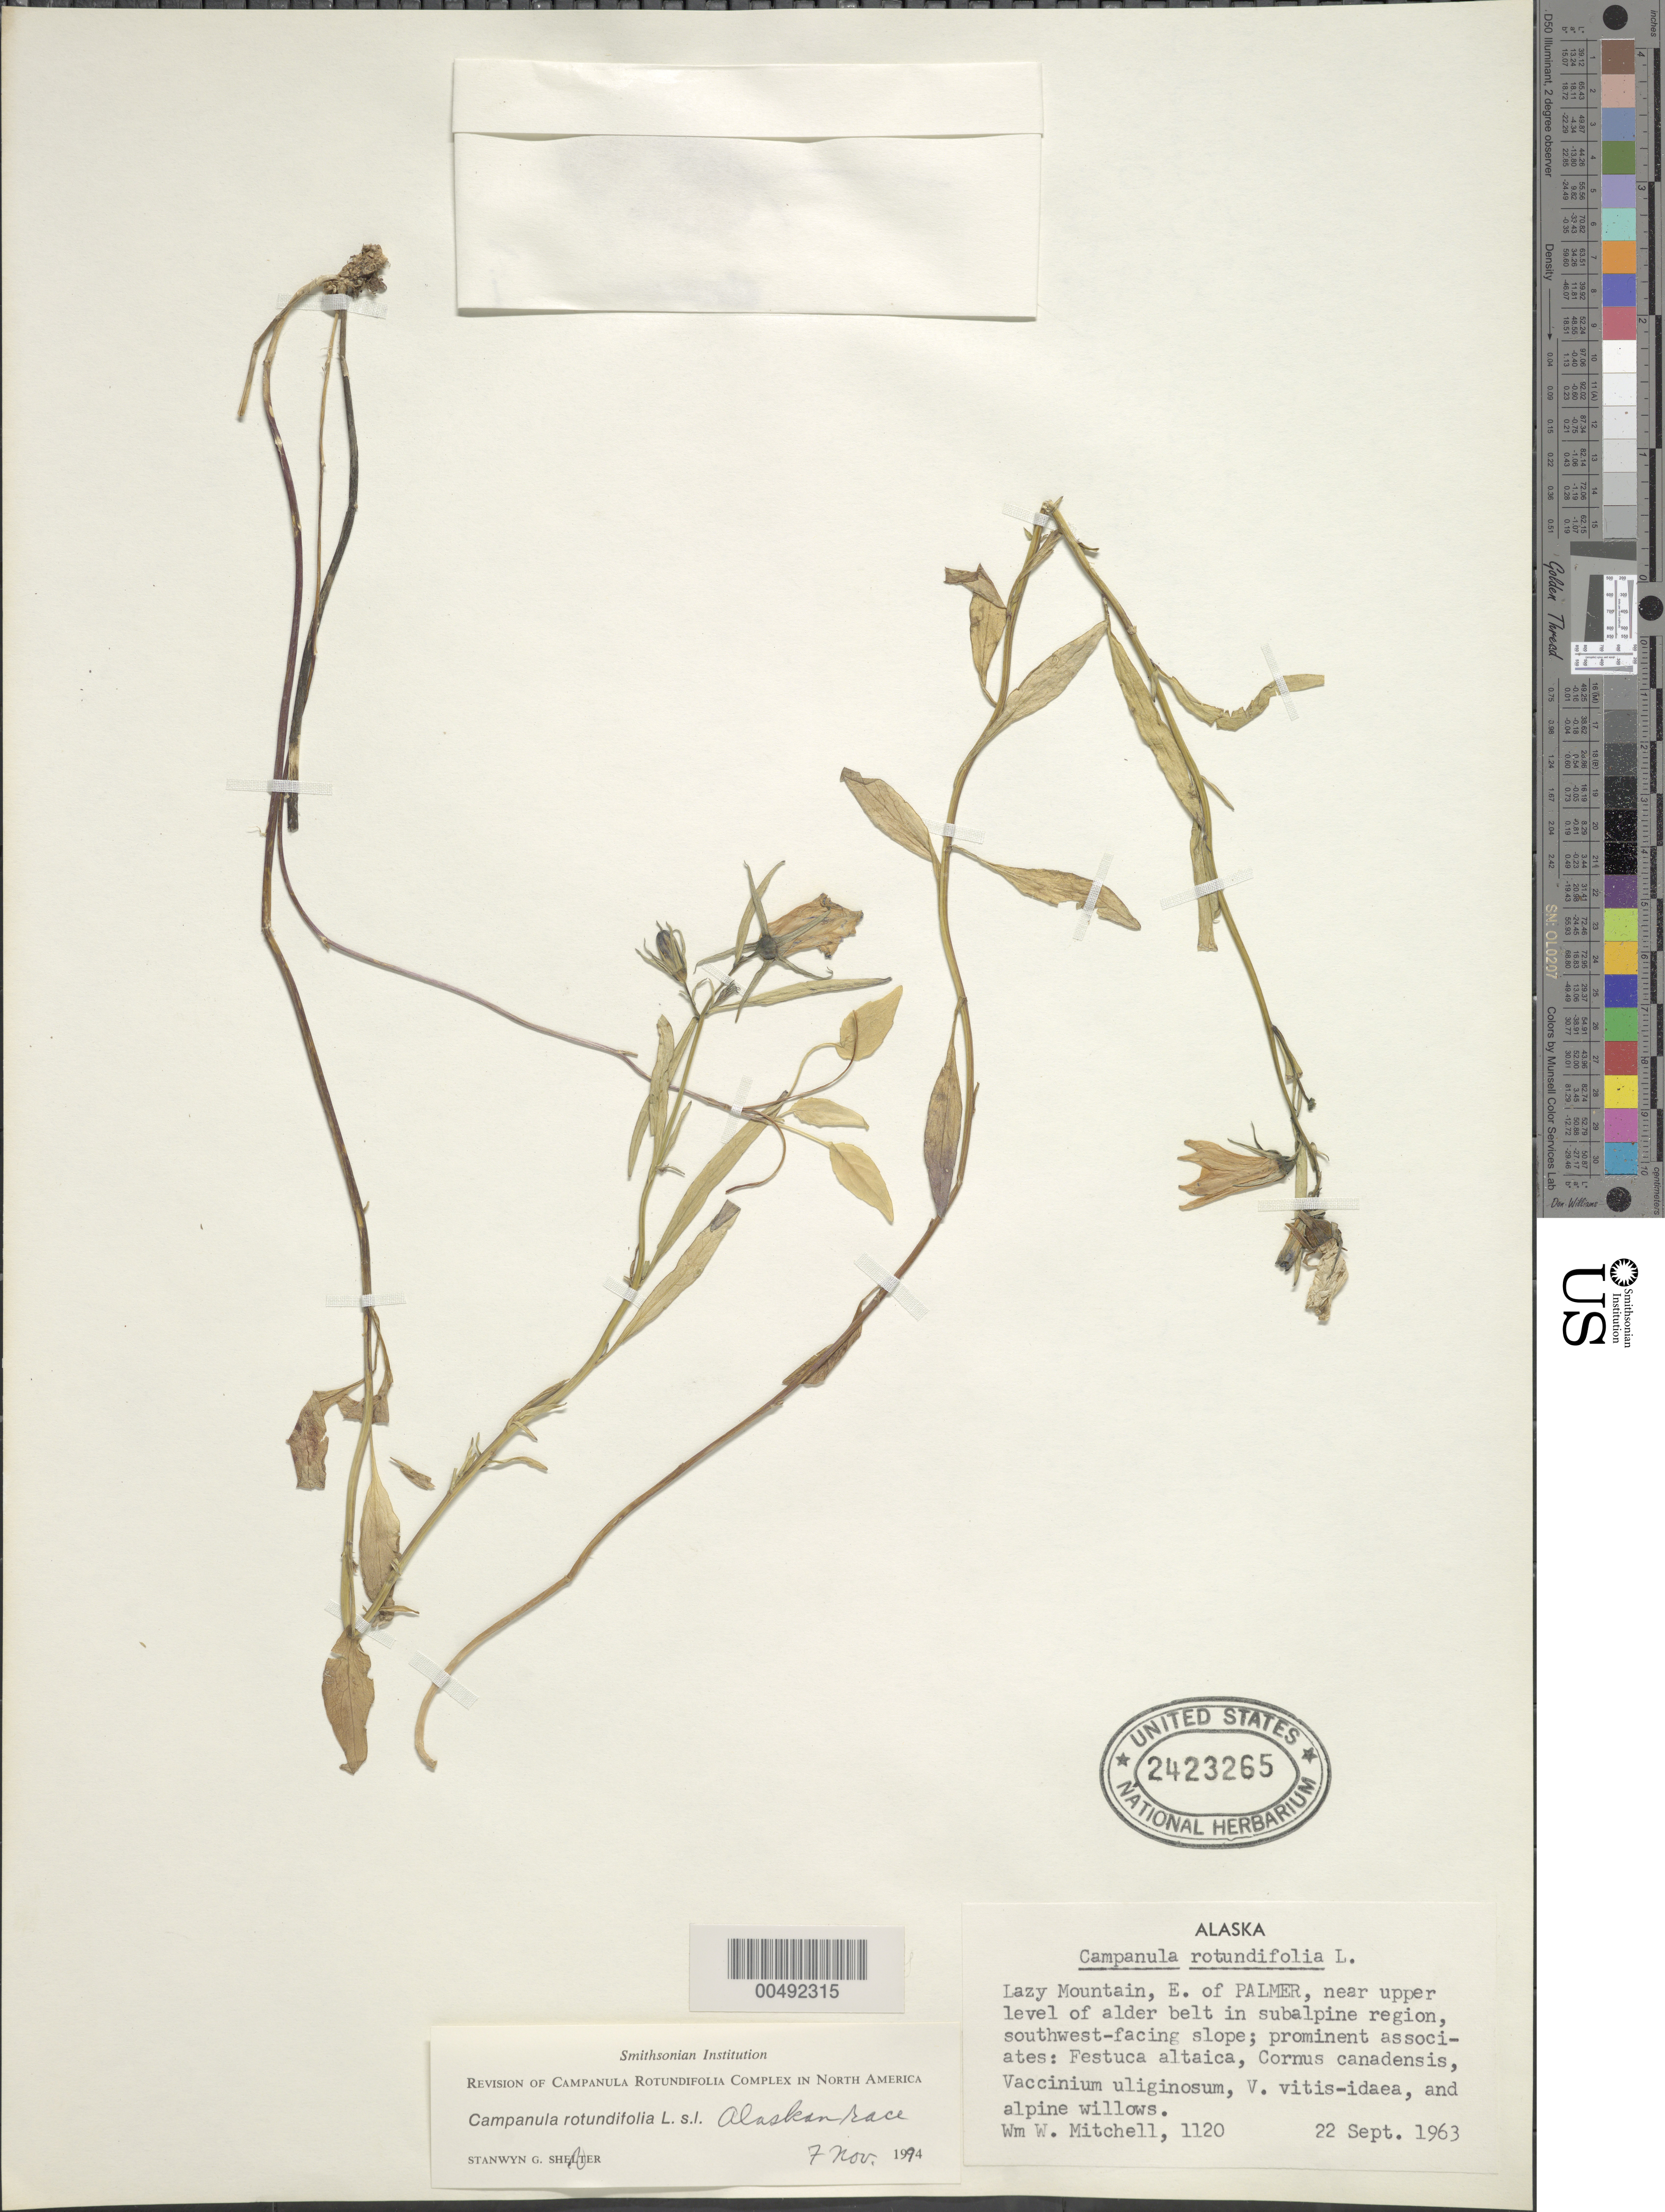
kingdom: Plantae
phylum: Tracheophyta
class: Magnoliopsida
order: Asterales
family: Campanulaceae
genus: Campanula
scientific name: Campanula rotundifolia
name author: L.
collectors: W. Mitchell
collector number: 1120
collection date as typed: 22 Sep 1963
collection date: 1963-09-22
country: United States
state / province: Alaska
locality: Lazy Mountain, E. of Palmer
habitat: near upper level of alder belt in subalpine region; SW facing slope; *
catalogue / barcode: US 2423265